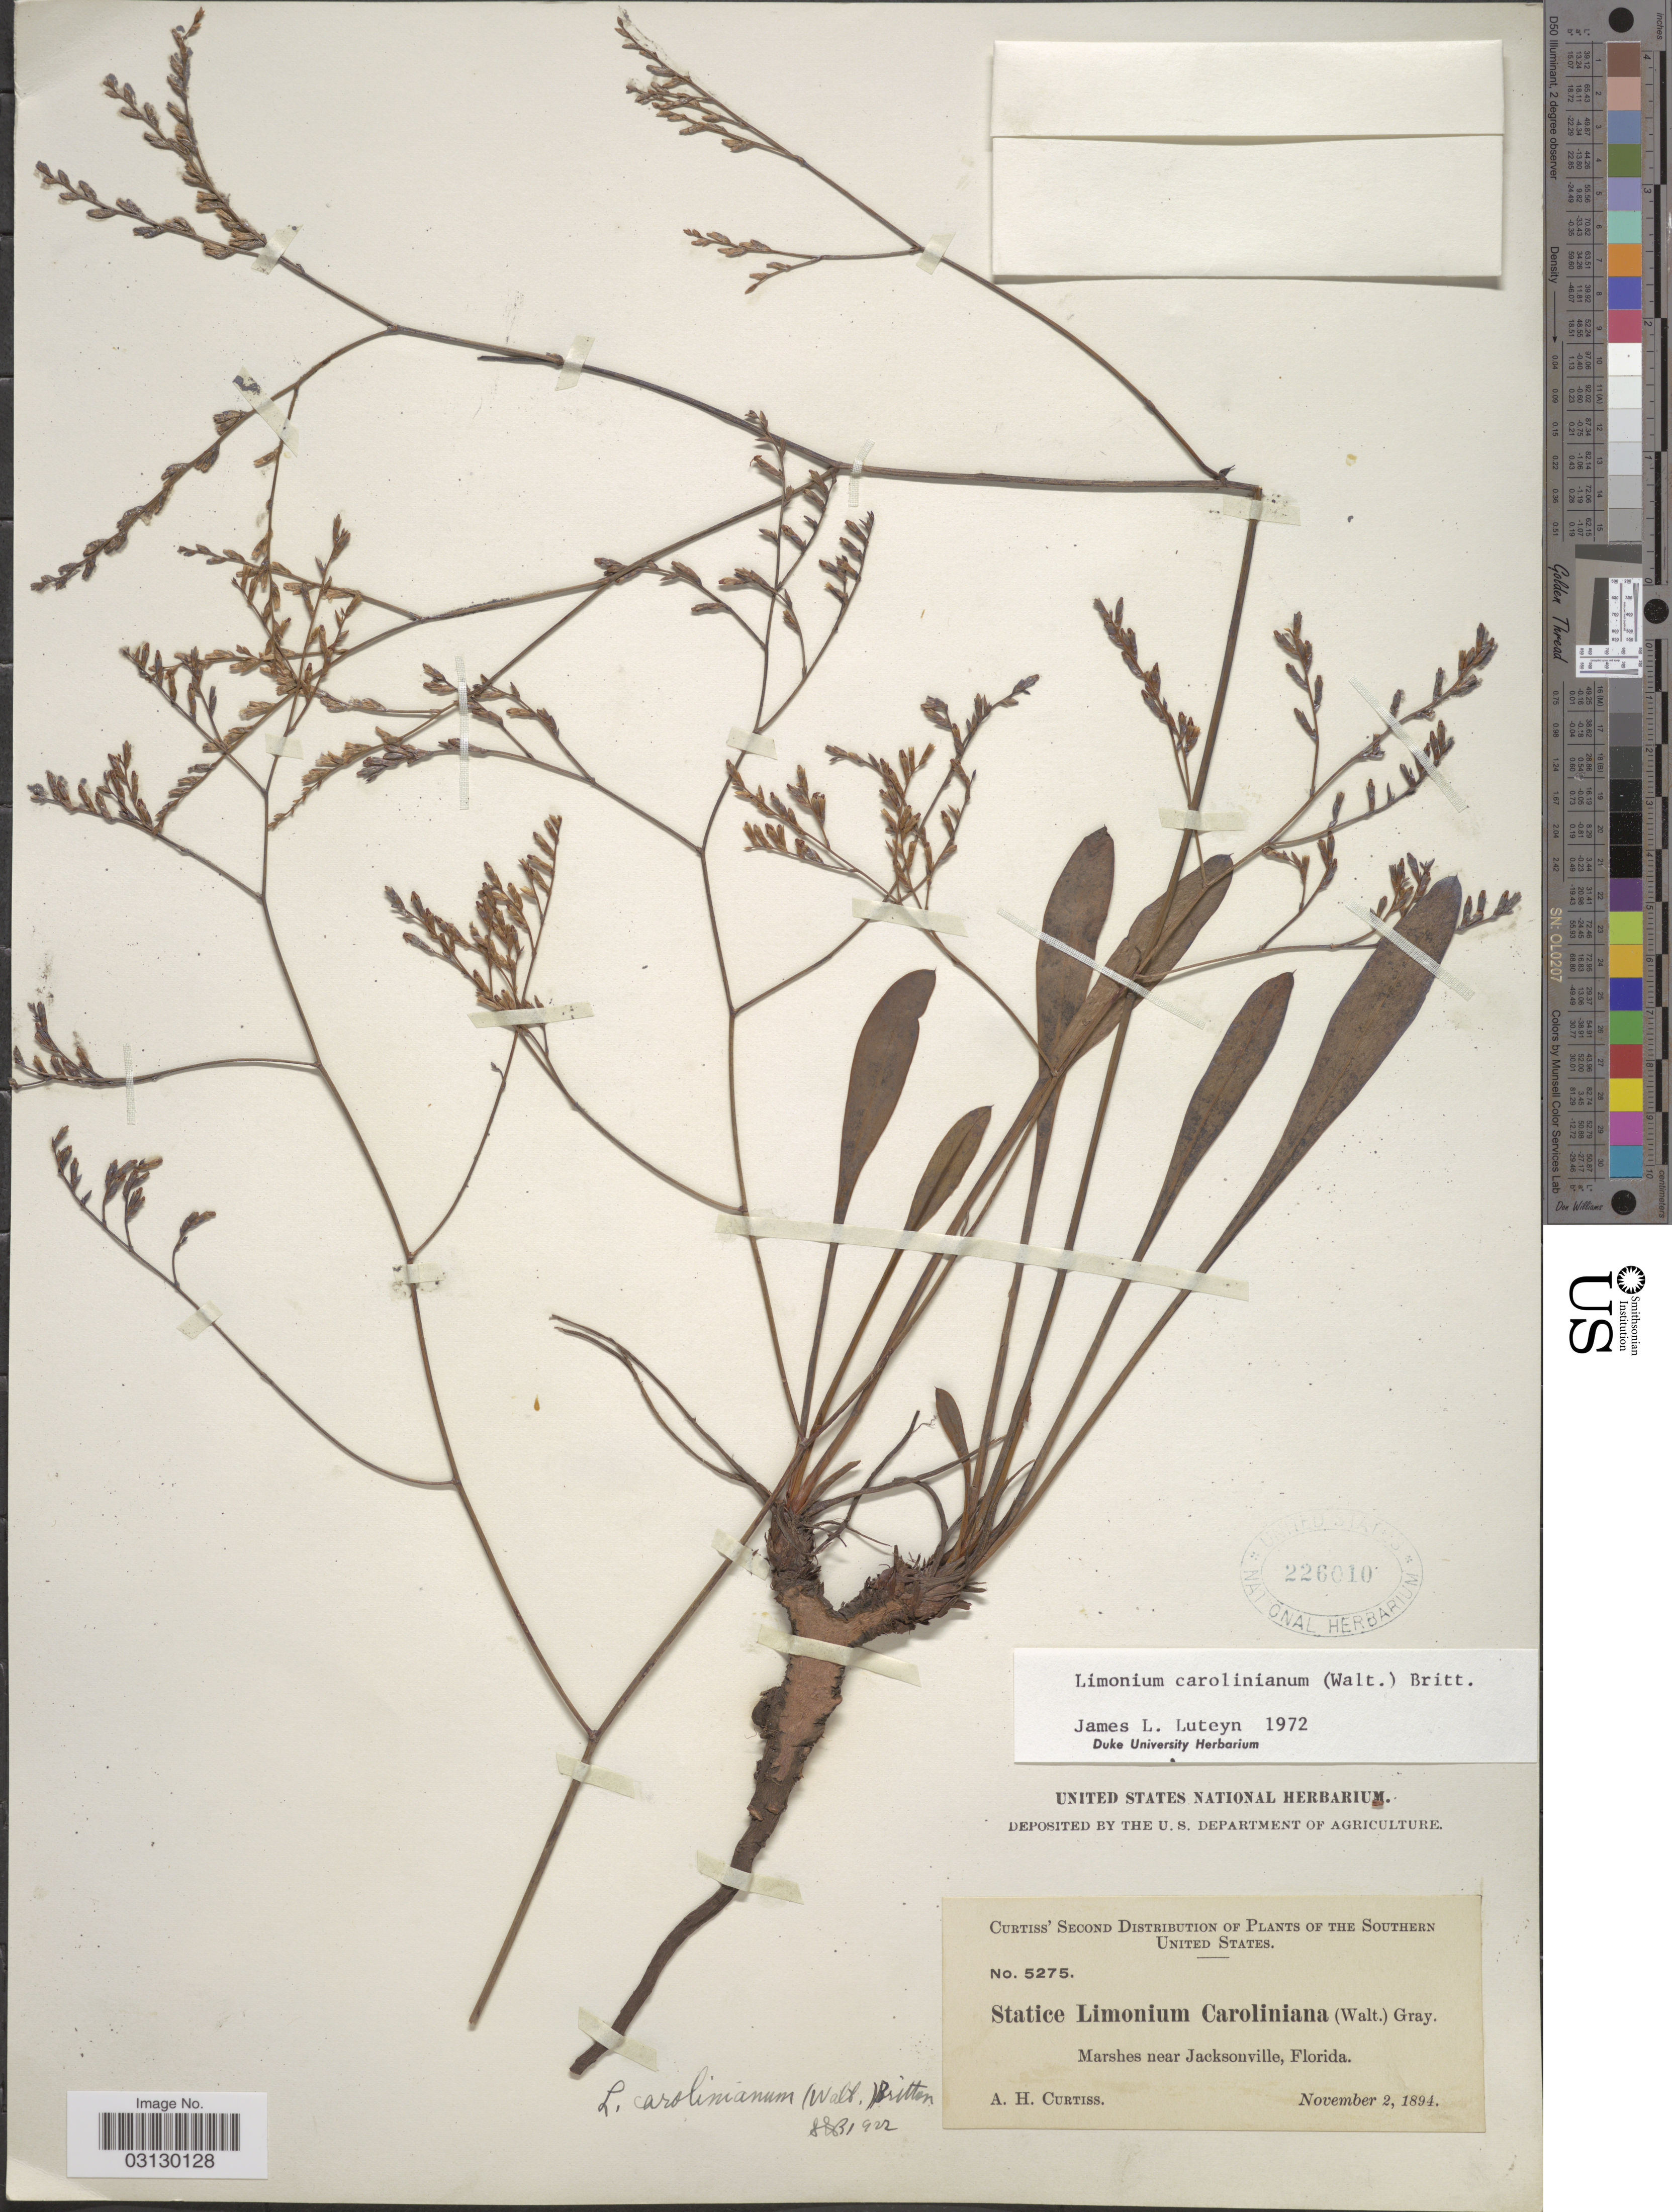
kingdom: Plantae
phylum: Tracheophyta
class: Magnoliopsida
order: Caryophyllales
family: Plumbaginaceae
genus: Limonium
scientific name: Limonium carolinianum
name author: (Walter) Britton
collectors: A. H. Curtiss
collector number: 5275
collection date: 1894-11-02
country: United States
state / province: Florida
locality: Southern United States. Marshes near Jacksonville.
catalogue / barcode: US 226010